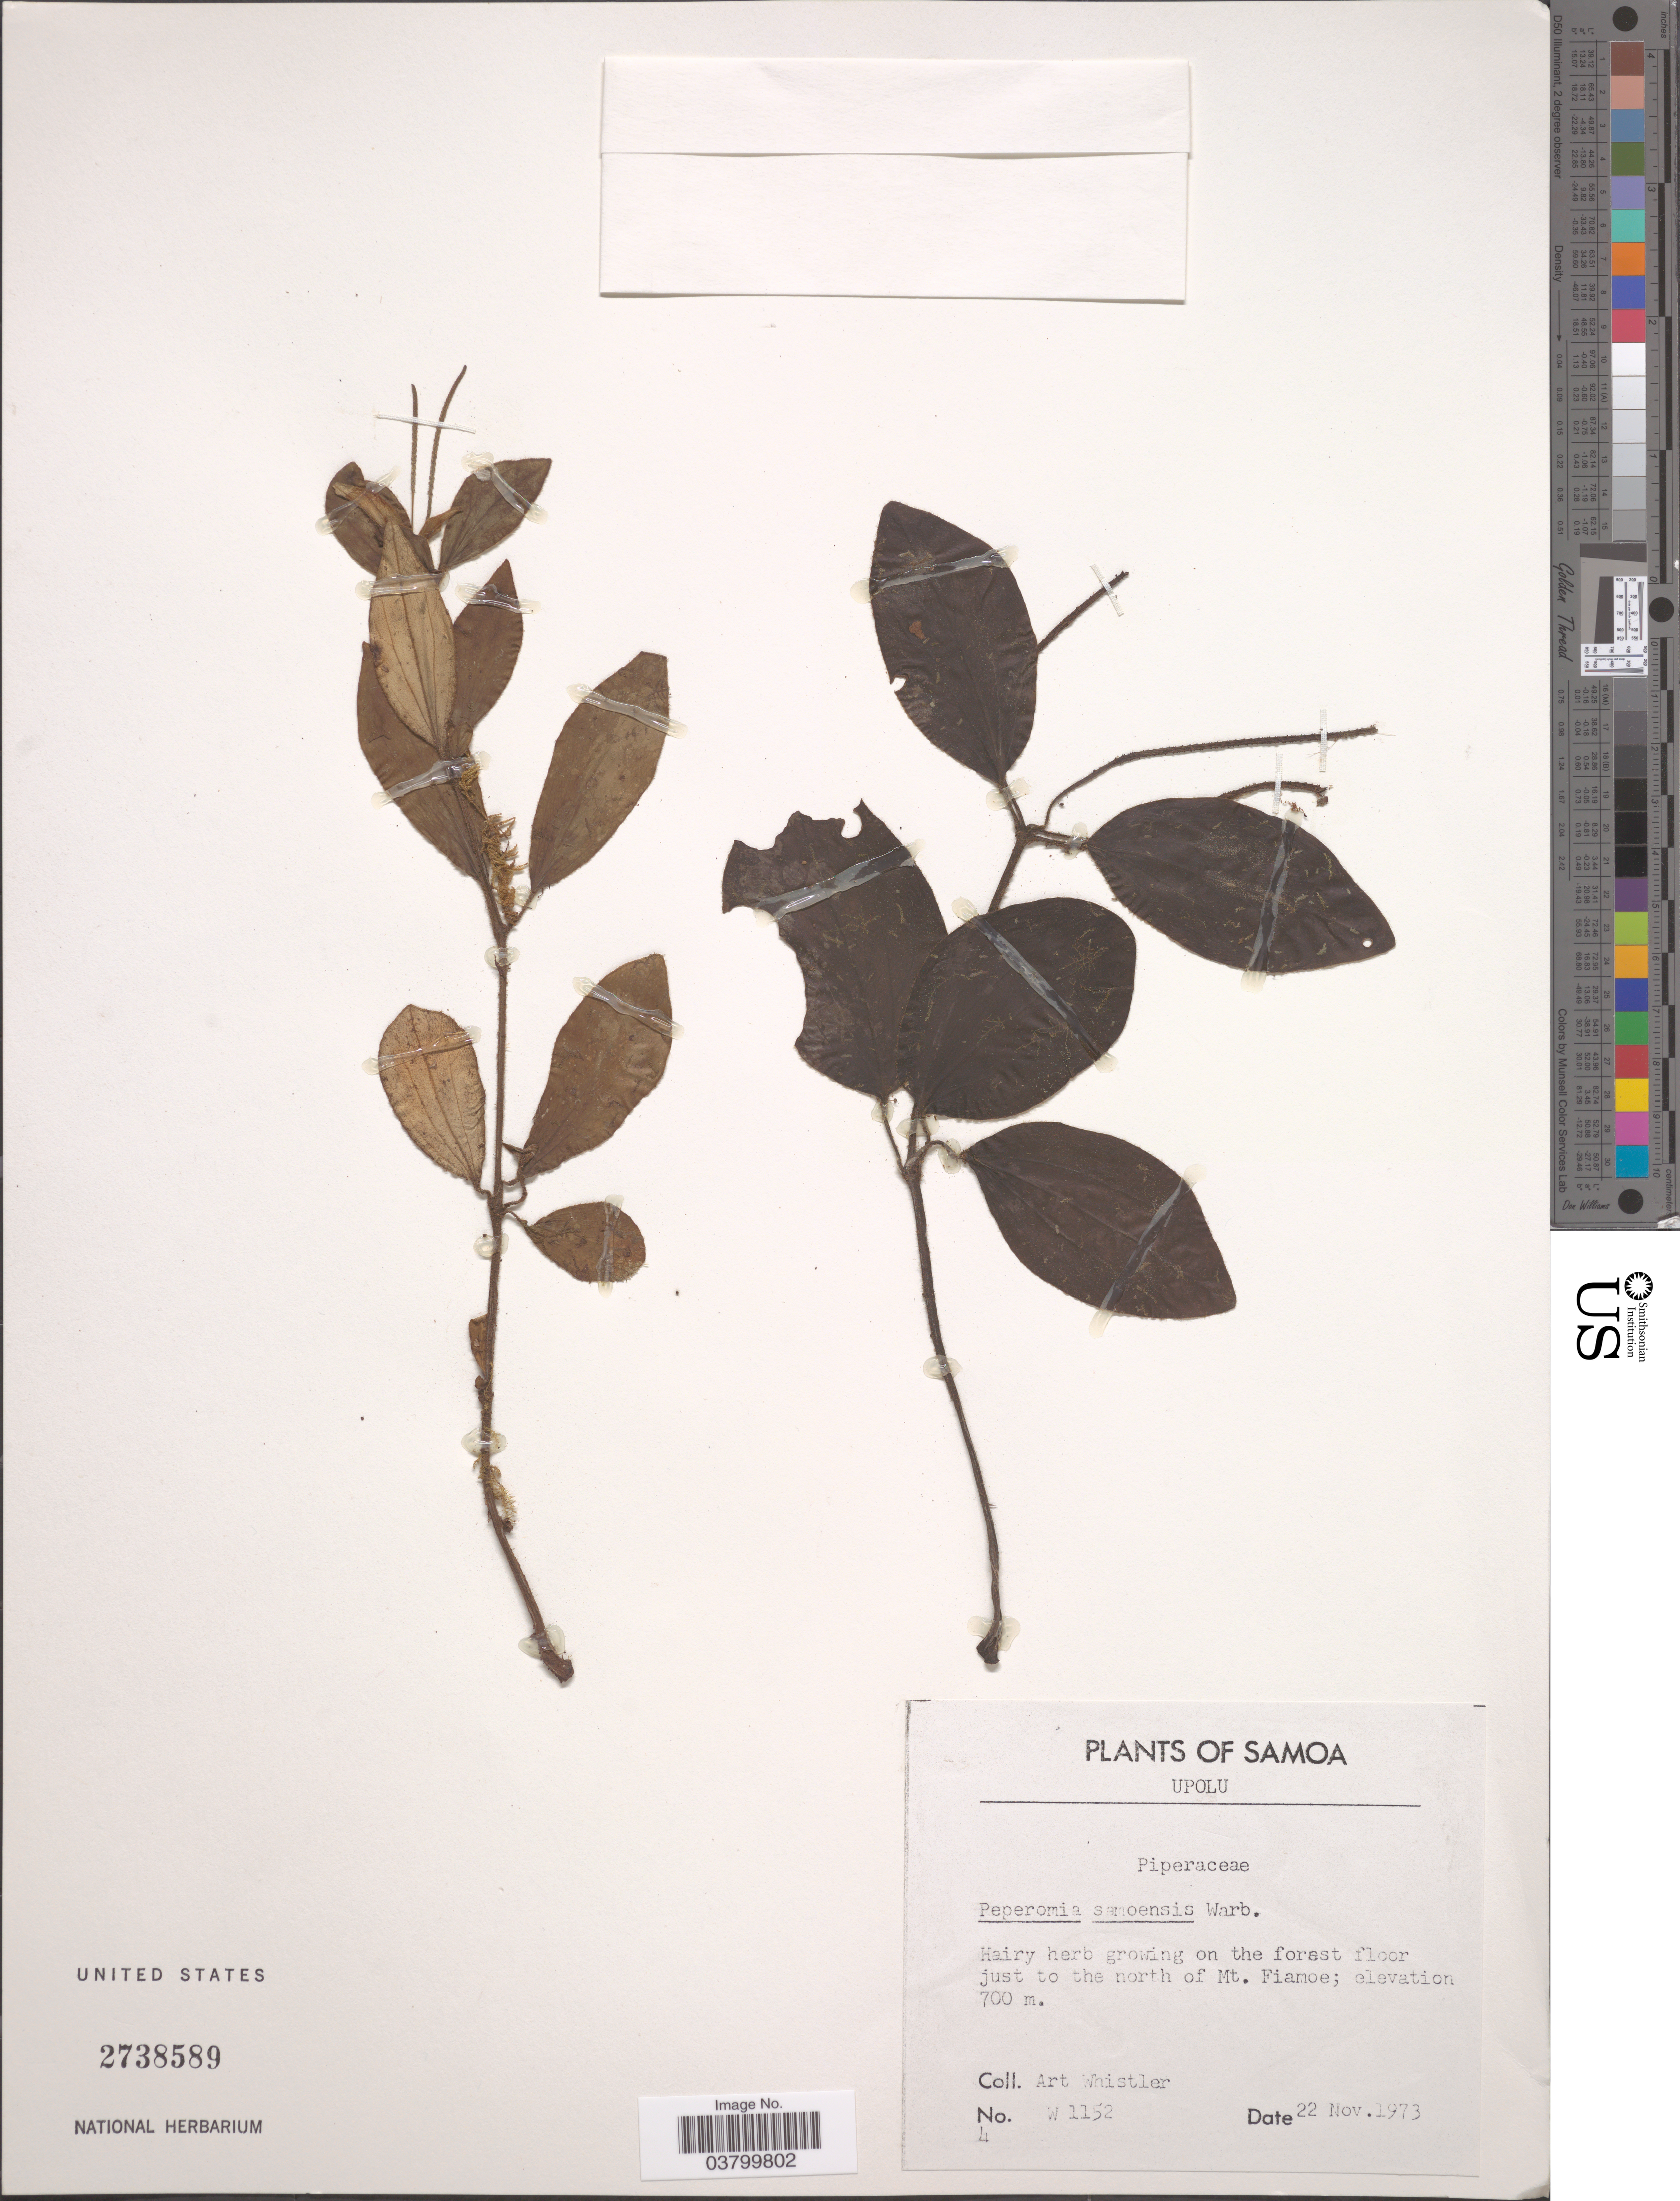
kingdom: Plantae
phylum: Tracheophyta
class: Magnoliopsida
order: Piperales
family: Piperaceae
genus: Peperomia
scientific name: Peperomia samoensis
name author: Warb.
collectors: A. Whistler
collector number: W1152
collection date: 1973-11-22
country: Samoa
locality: Samoa. Upolu. On the forest floor just to the north of Mt. Fiamoe.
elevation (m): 700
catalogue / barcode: US 2738589